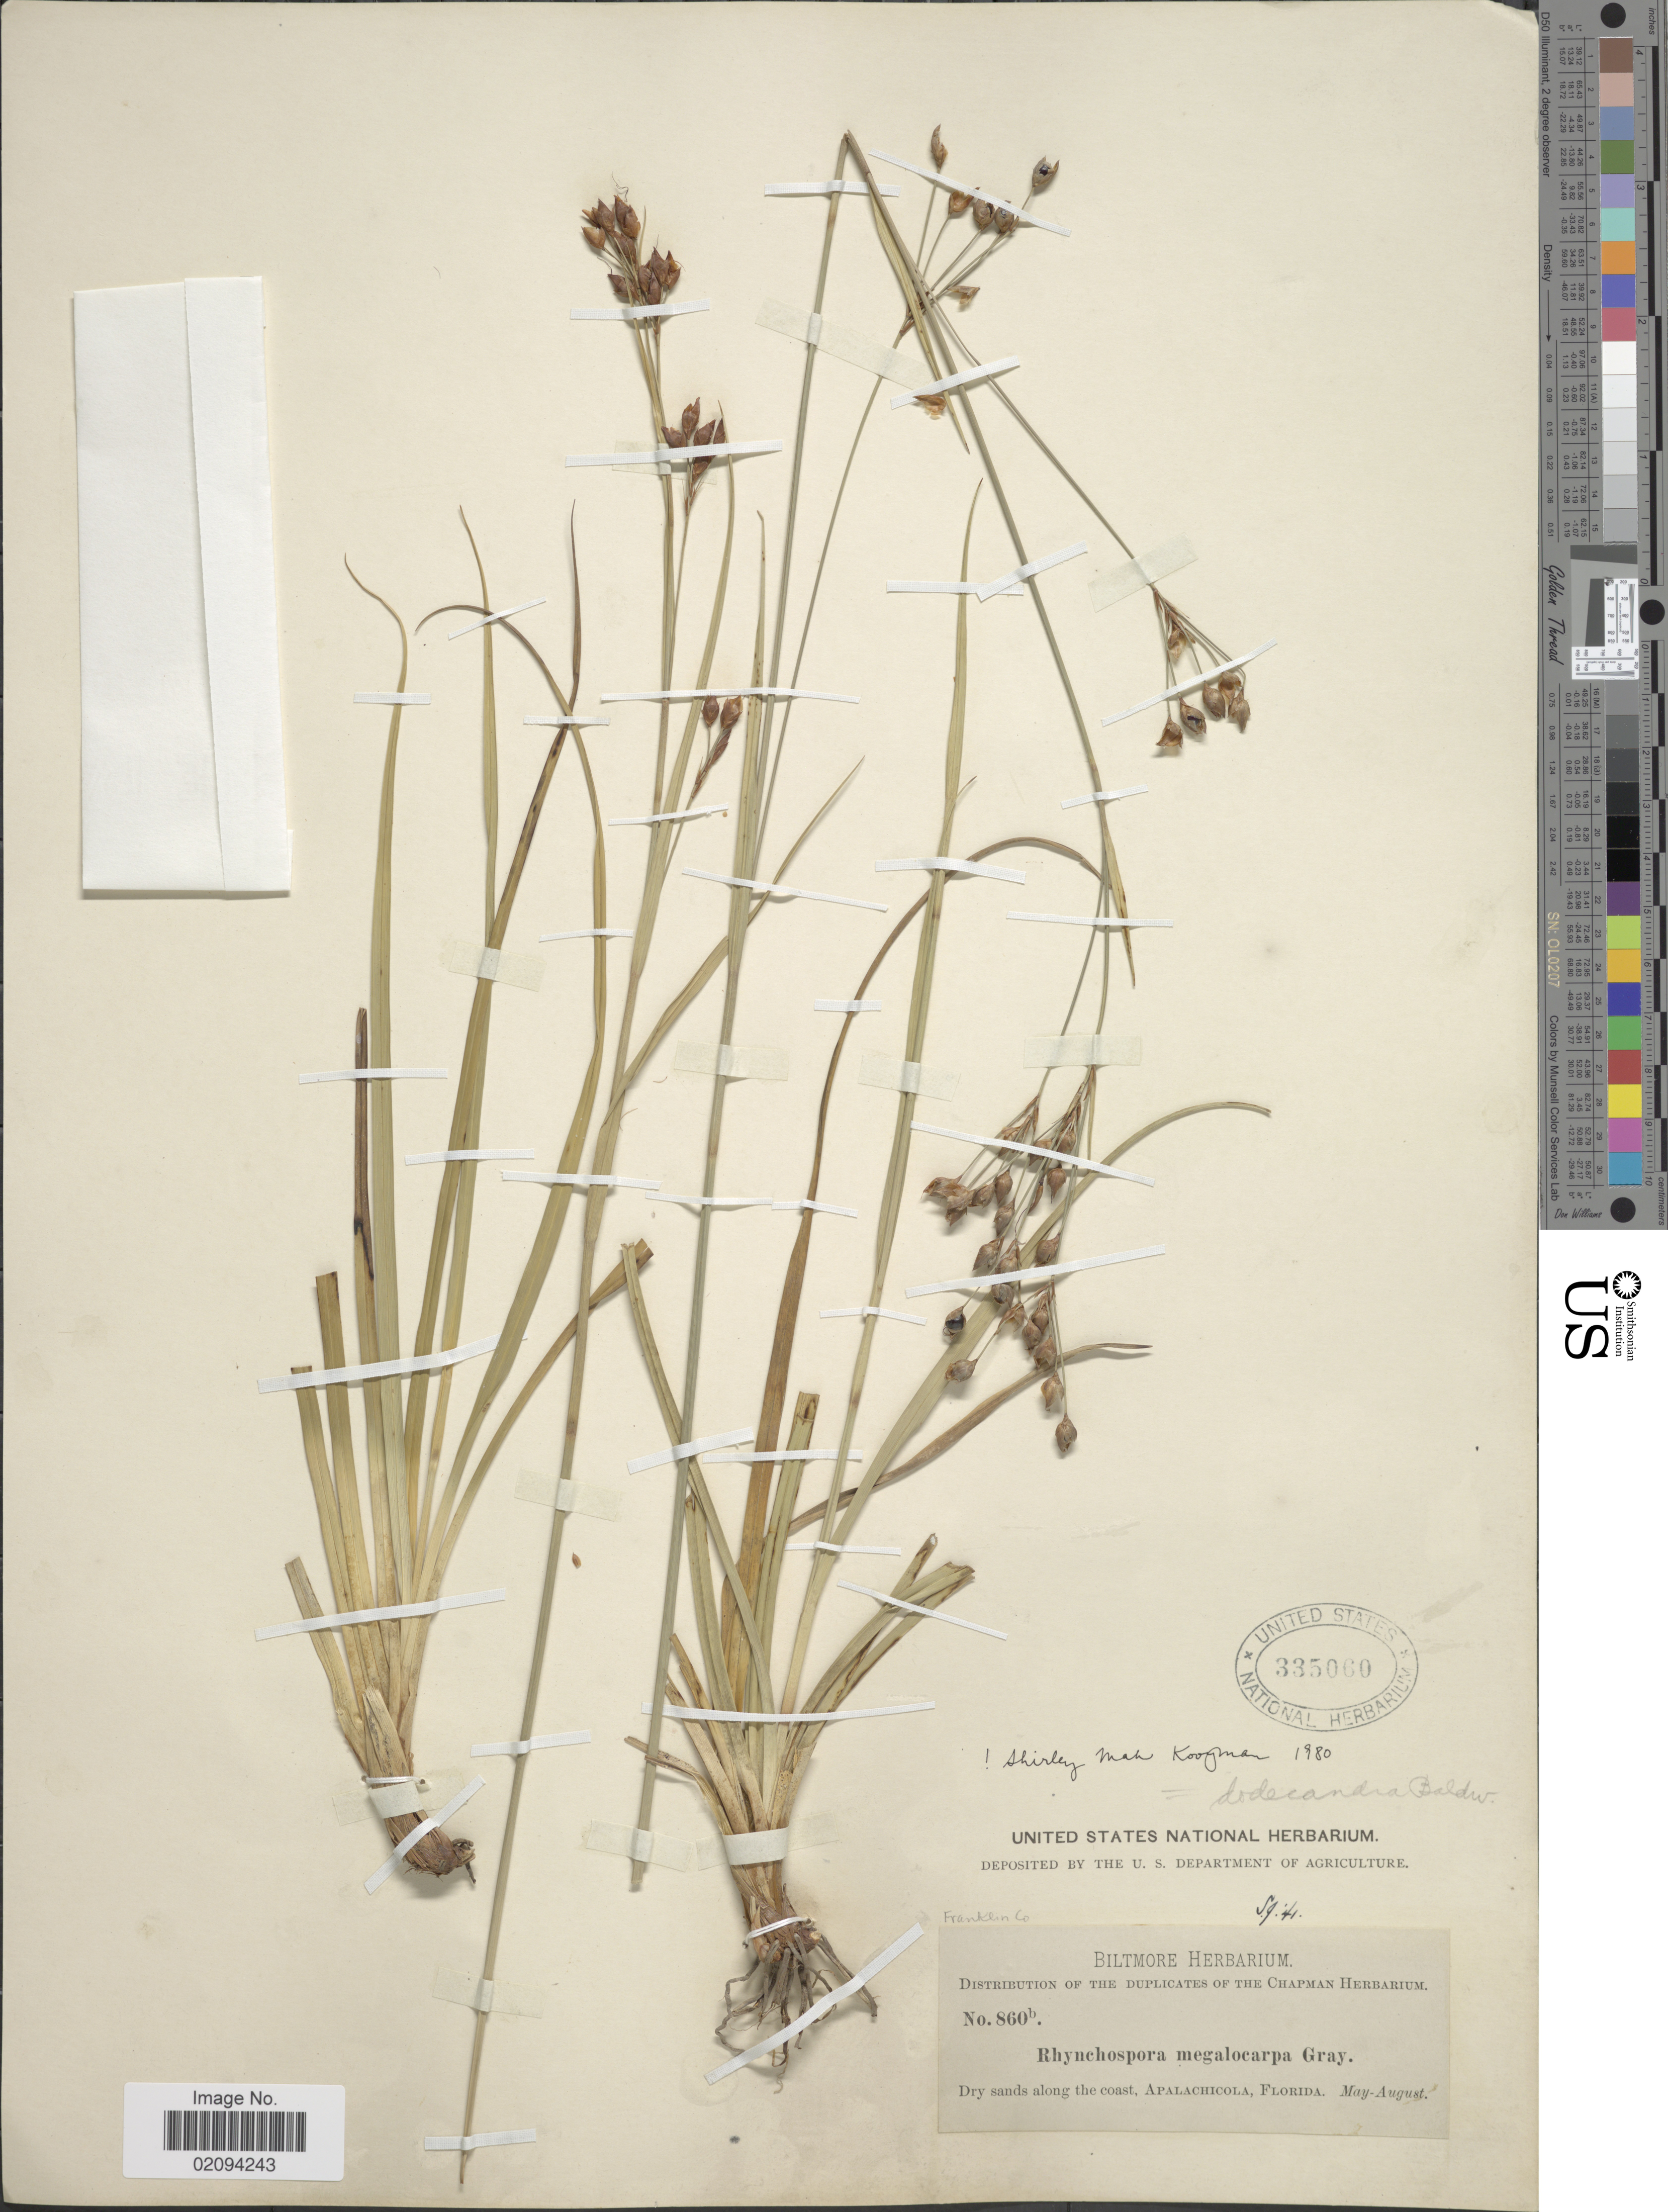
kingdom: Plantae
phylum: Tracheophyta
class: Liliopsida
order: Poales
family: Cyperaceae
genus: Rhynchospora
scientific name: Rhynchospora megalocarpa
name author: A. Gray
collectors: ex herb. Biltmore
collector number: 860b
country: United States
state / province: Florida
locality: Dry sands along the coast, Apalachicola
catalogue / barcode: US 335060